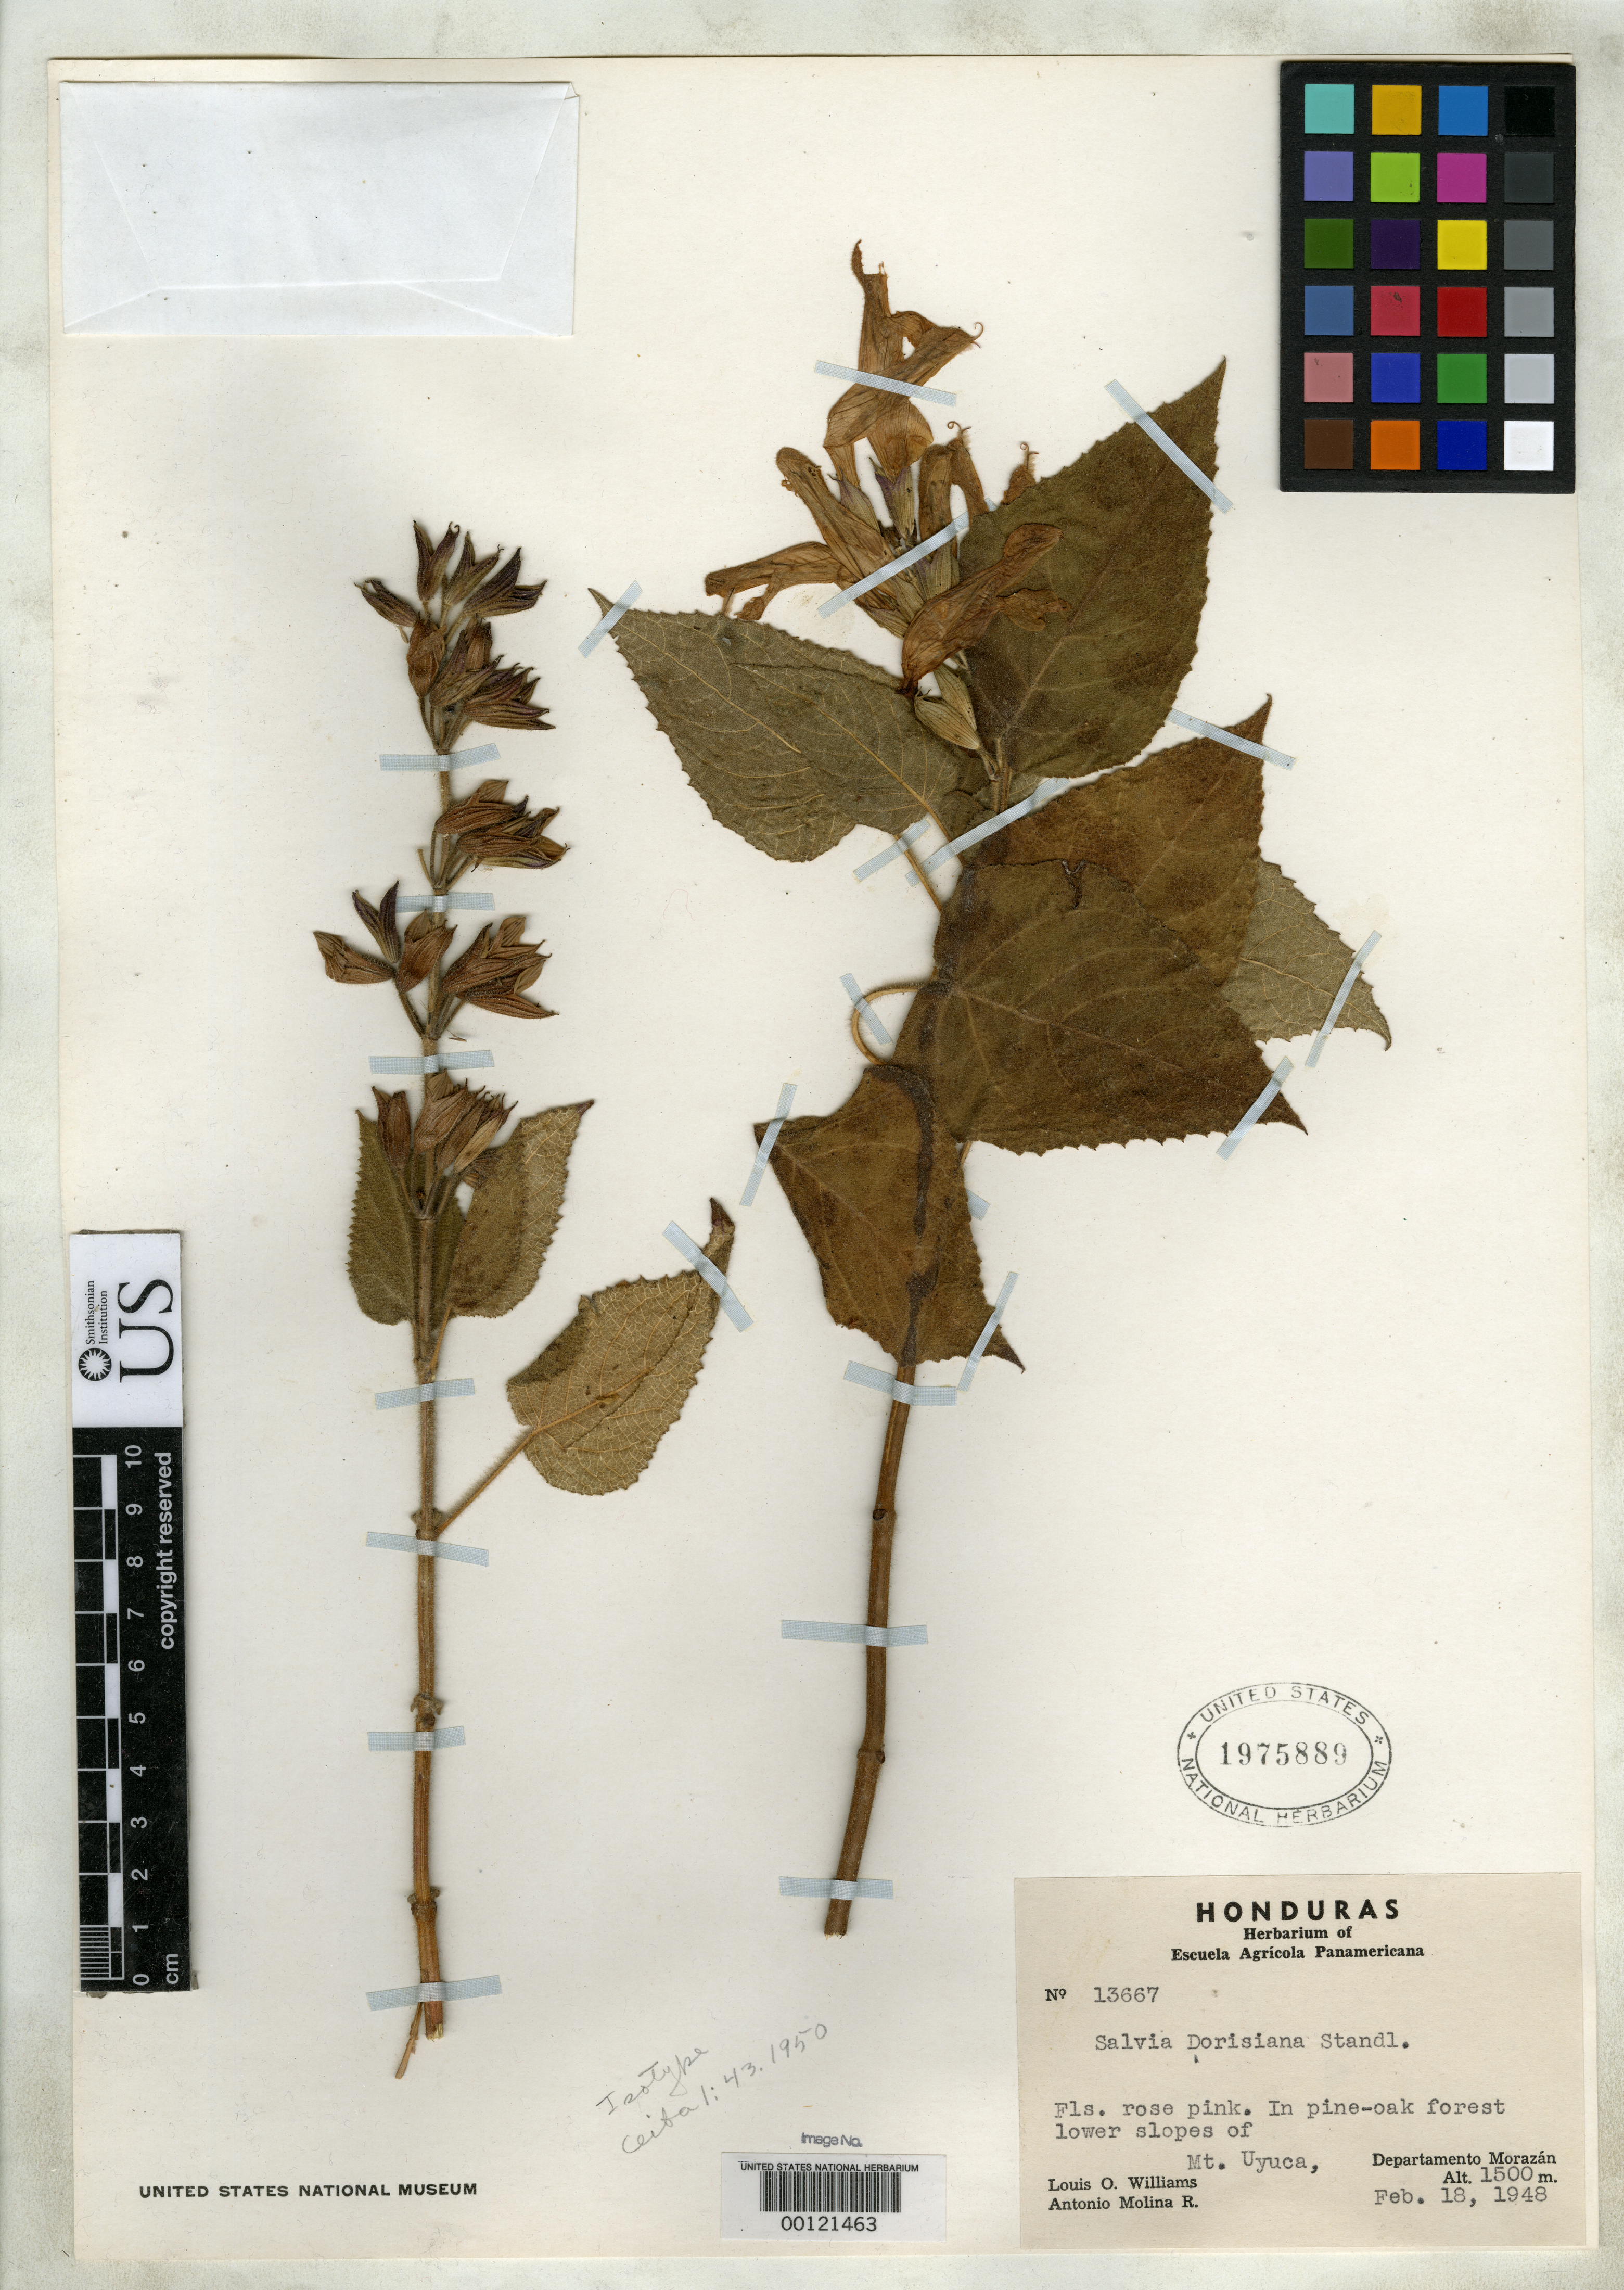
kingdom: Plantae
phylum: Tracheophyta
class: Magnoliopsida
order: Lamiales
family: Lamiaceae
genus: Salvia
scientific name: Salvia dorisiana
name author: Standl.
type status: Isotype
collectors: L. O. Williams & A. Molina R.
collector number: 13667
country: Honduras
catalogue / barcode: US 1975889